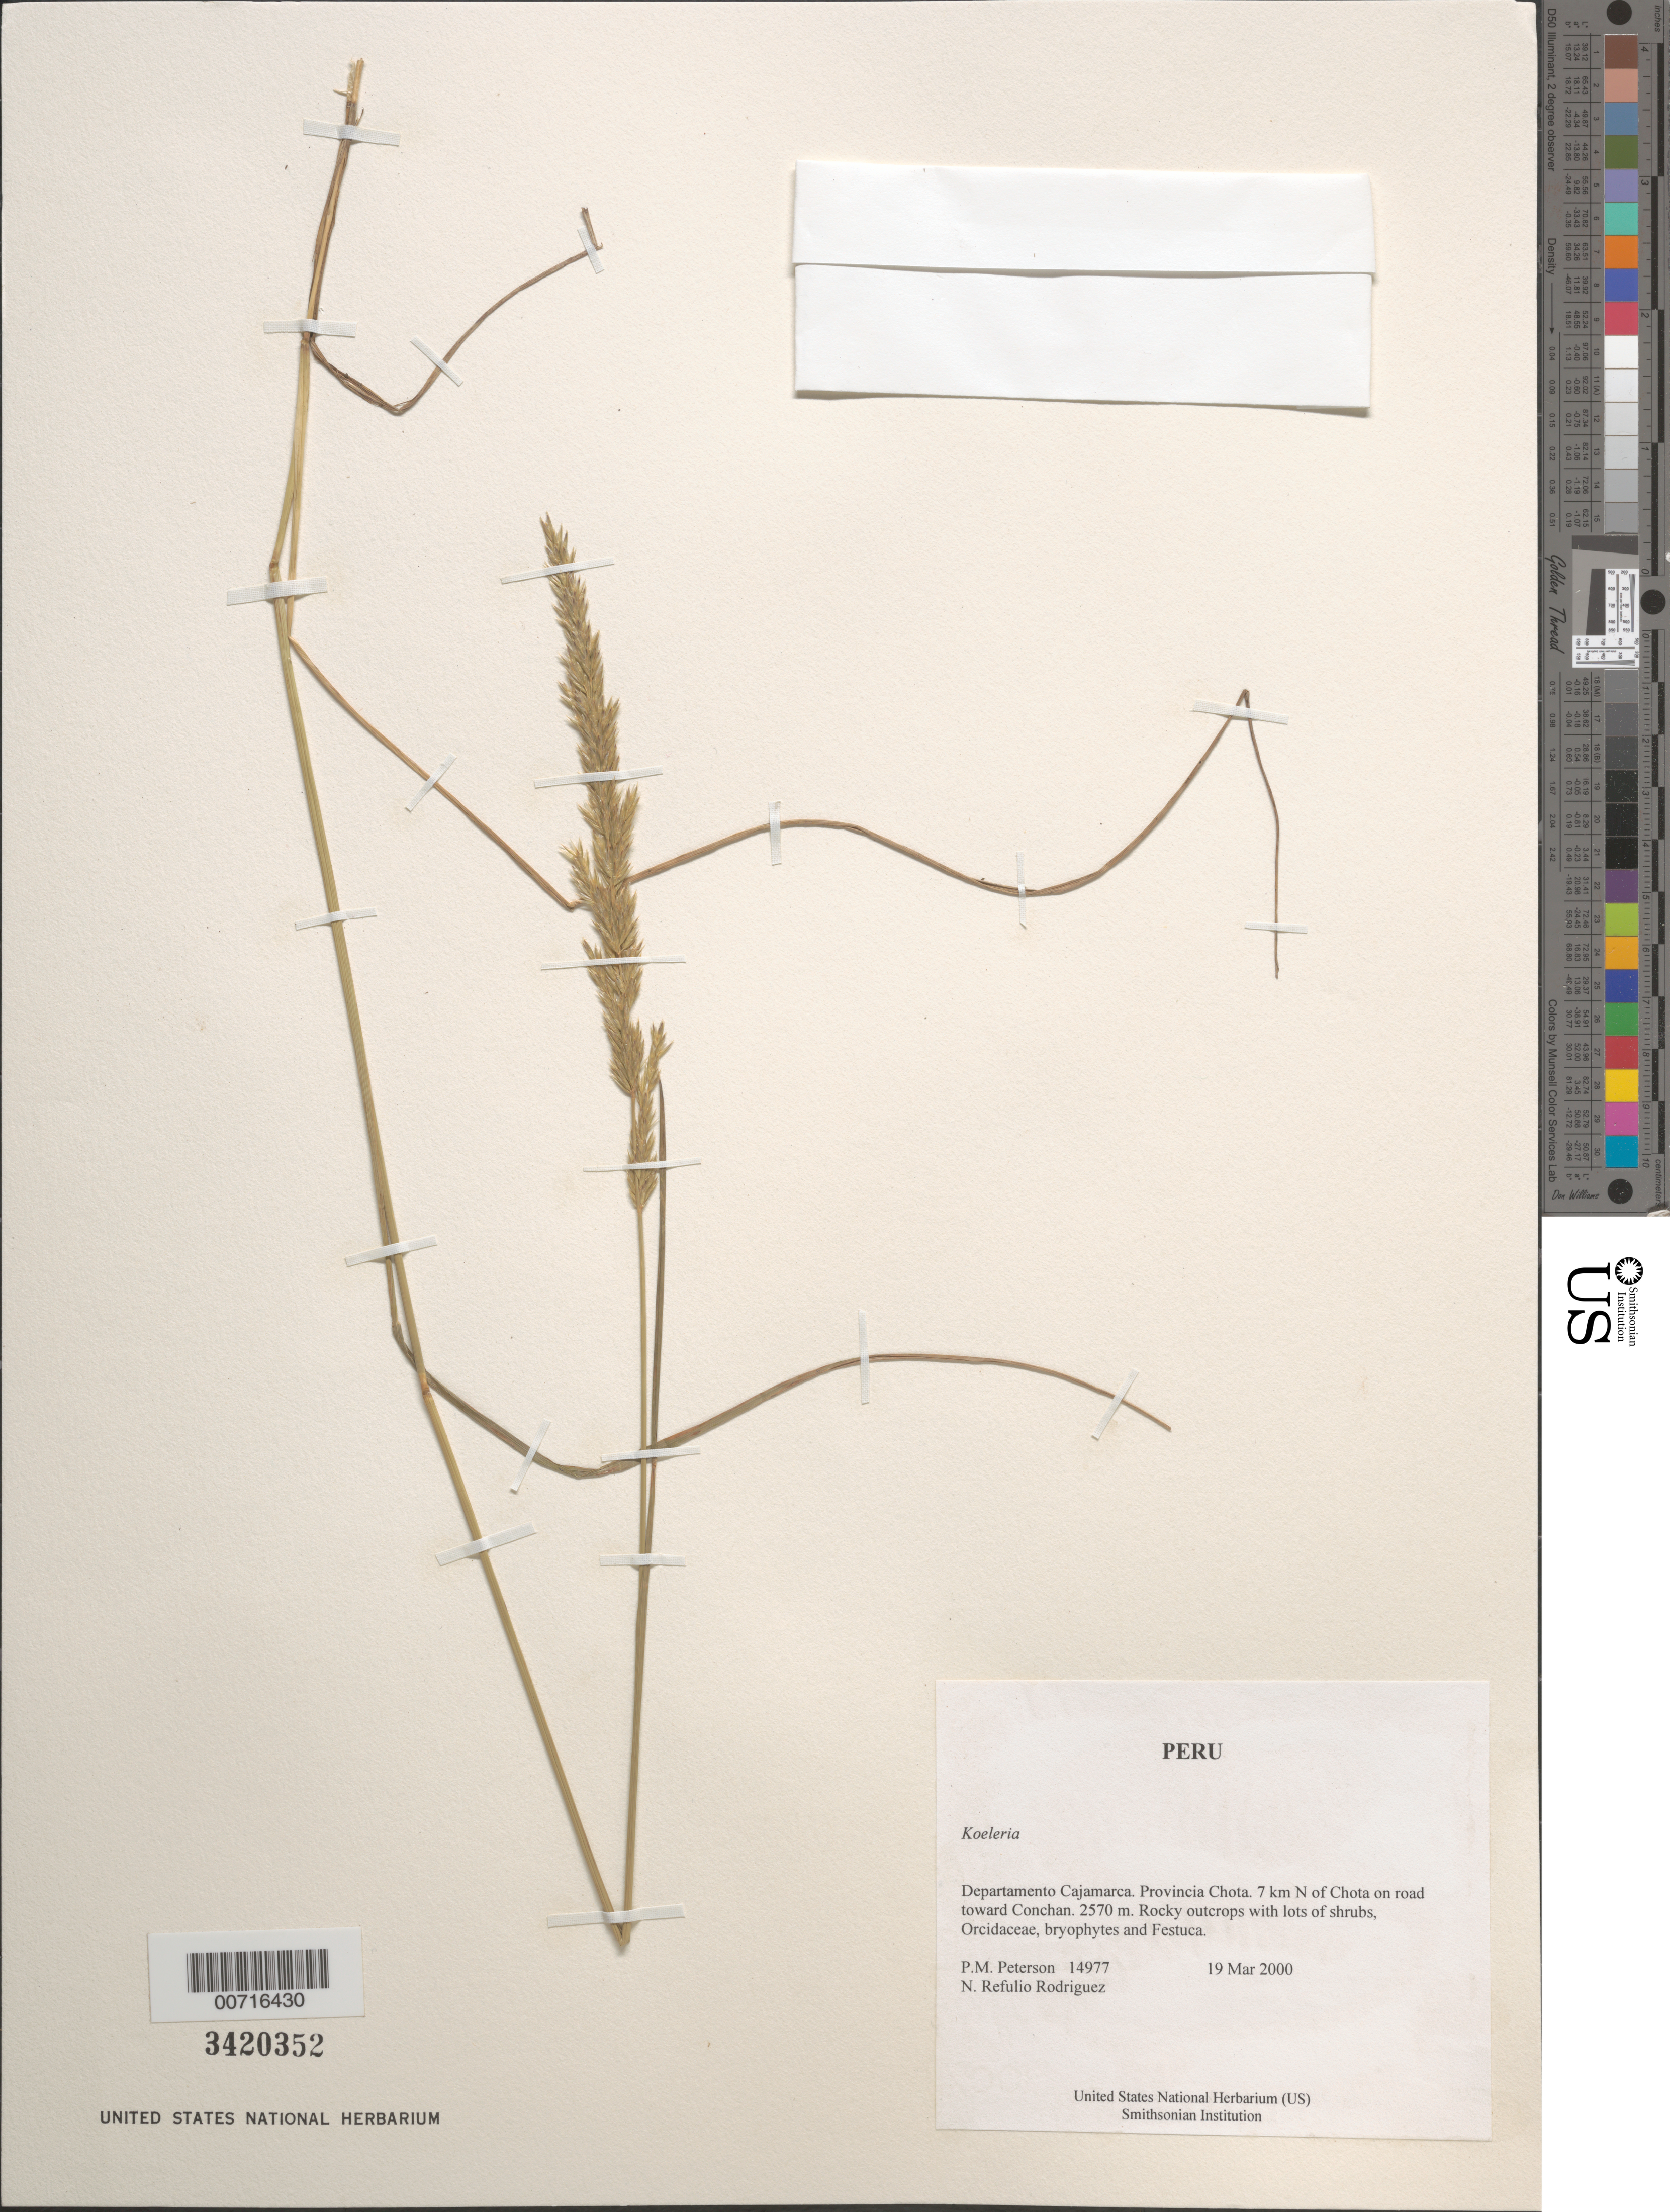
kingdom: Plantae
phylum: Tracheophyta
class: Liliopsida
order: Poales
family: Poaceae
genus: Koeleria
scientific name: Koeleria sp.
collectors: P. M. Peterson & N. Refulio-Rodríguez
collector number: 14977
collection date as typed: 19 Mar 2000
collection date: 2000-03-19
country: Peru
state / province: Cajamarca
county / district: Chota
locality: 7 km N of Chota on road toward Conchan.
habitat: Rocky outcrops with lots of shrubs, Orcidaceae, bryophytes and Festuca.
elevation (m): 2570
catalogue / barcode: US 3420352